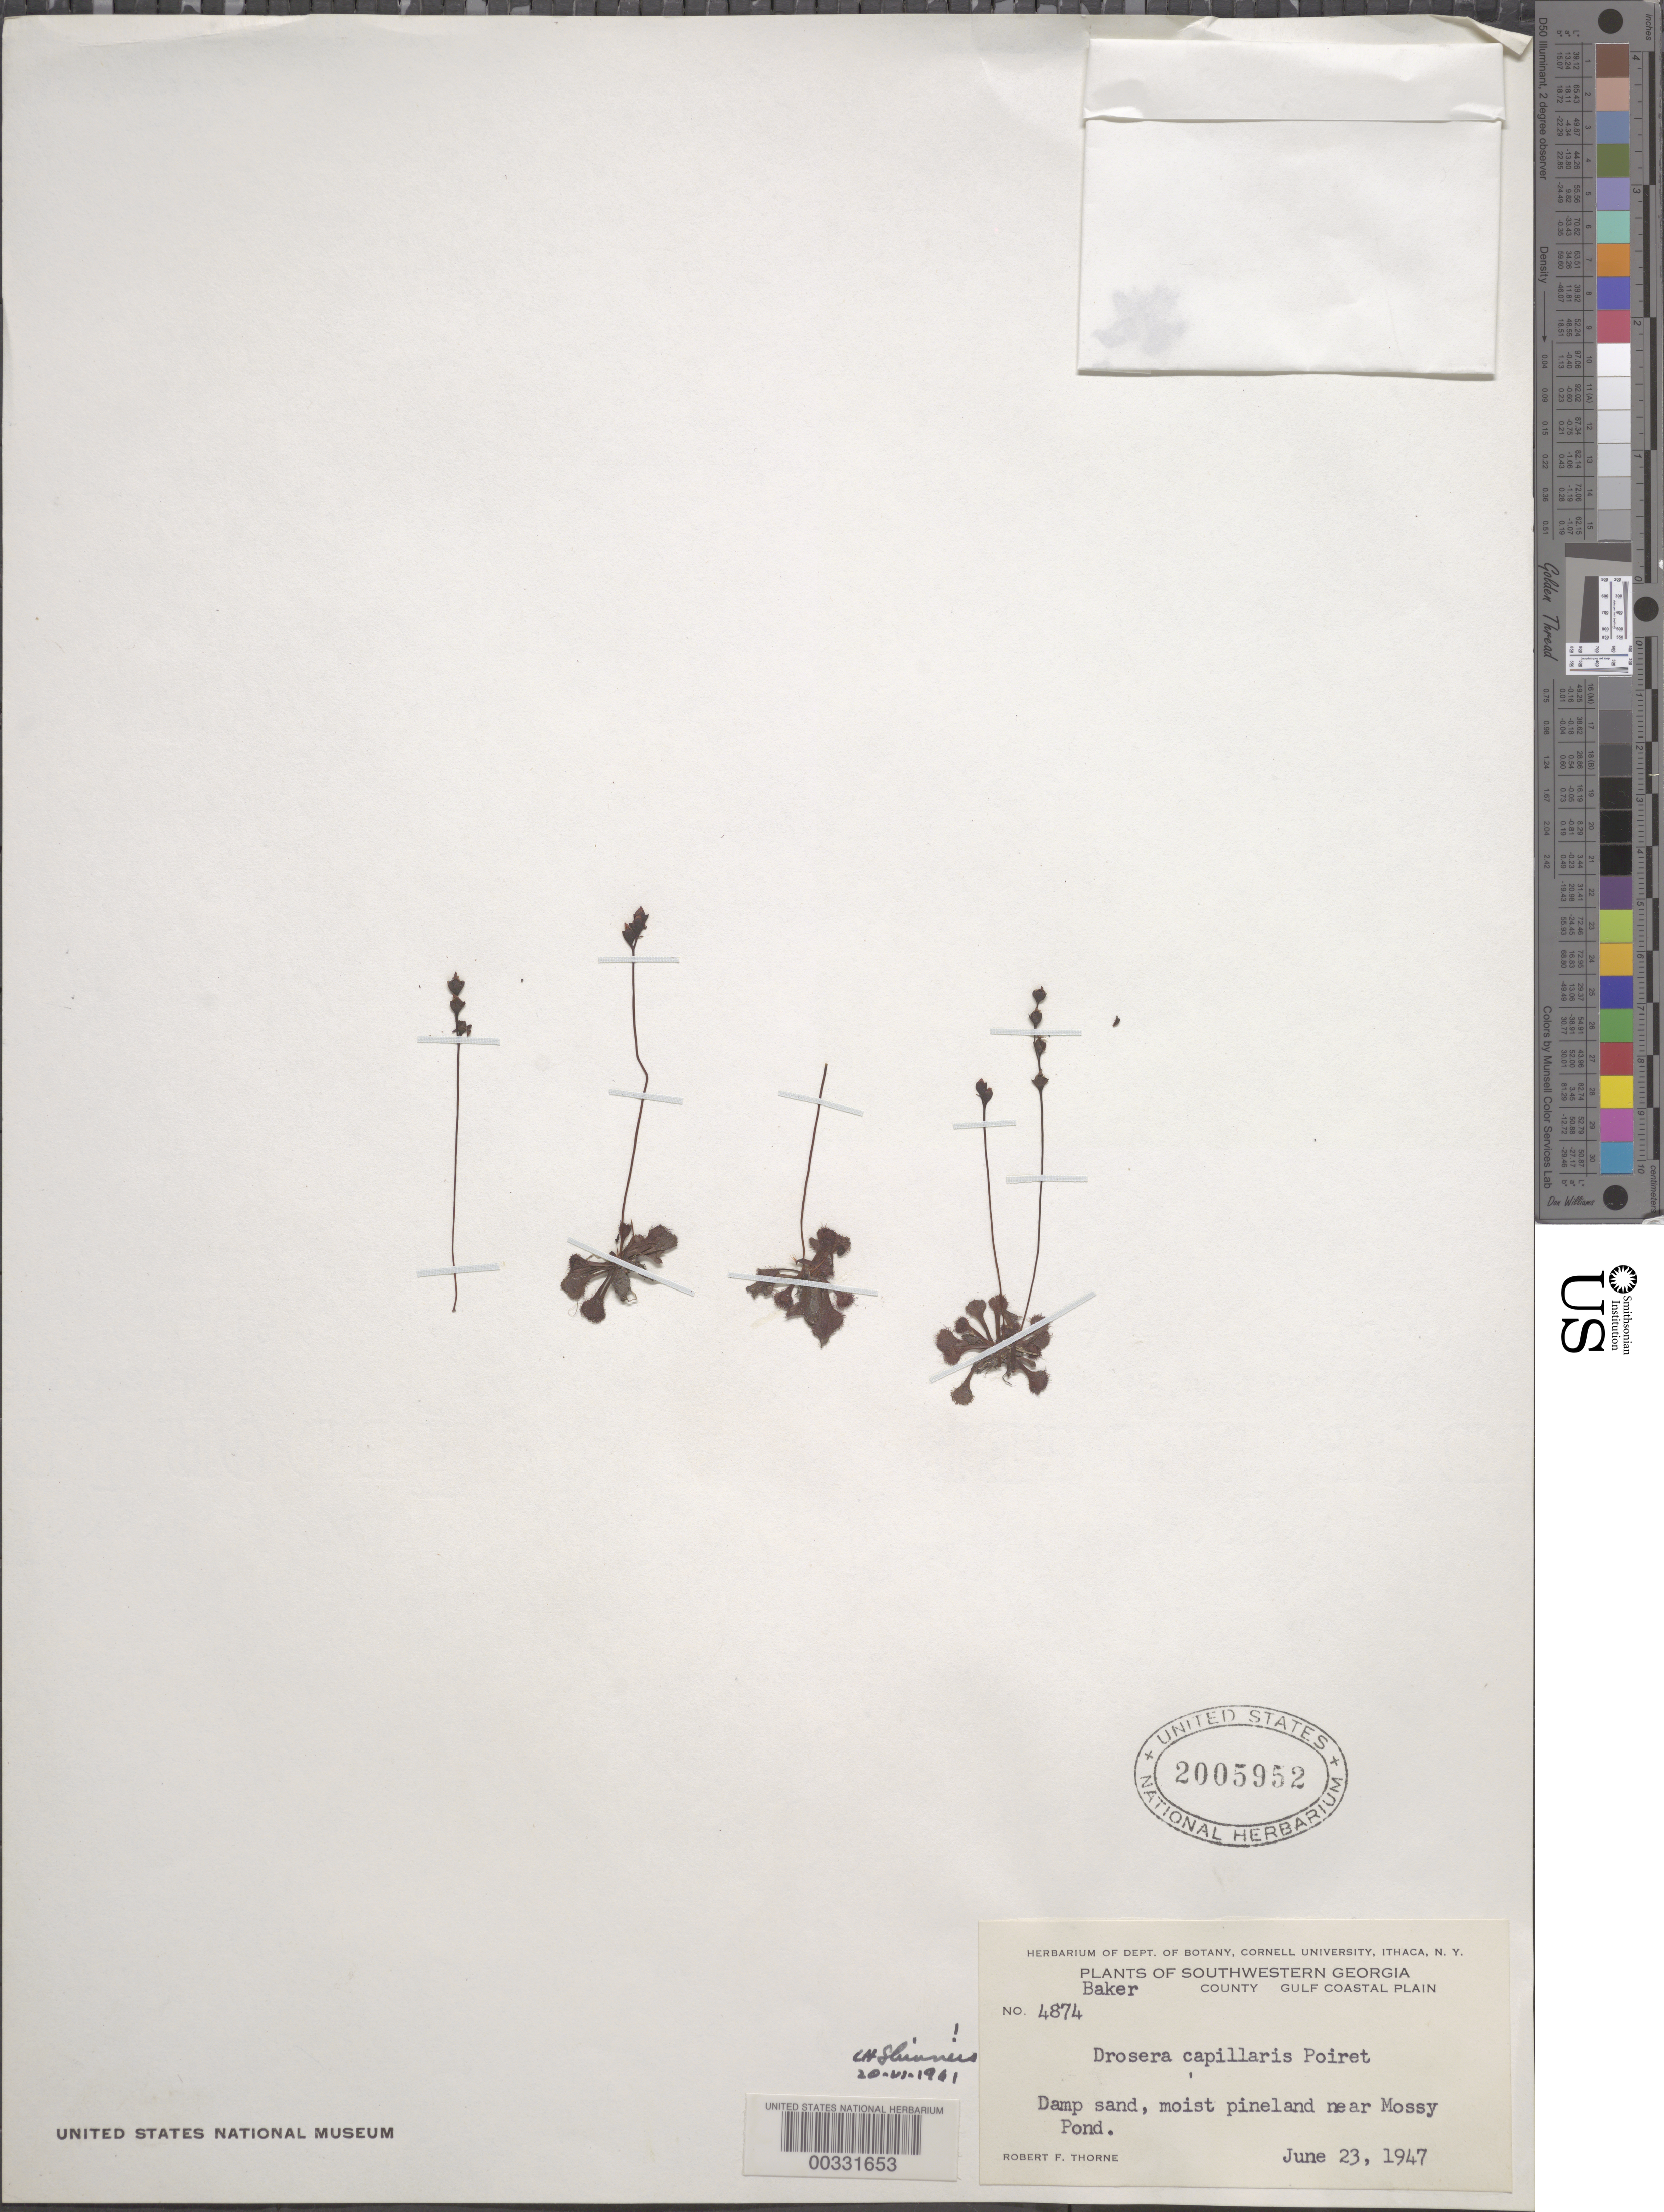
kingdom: Plantae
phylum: Tracheophyta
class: Magnoliopsida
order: Caryophyllales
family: Droseraceae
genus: Drosera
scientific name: Drosera capillaris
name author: Poir.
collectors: R. F. Thorne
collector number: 4874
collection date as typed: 23 Jun 1947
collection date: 1947-06-23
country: United States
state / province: Georgia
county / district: Baker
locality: Gulf coastal plain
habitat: Damp sand, moist pineland near mossy pond.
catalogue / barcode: US 2005952